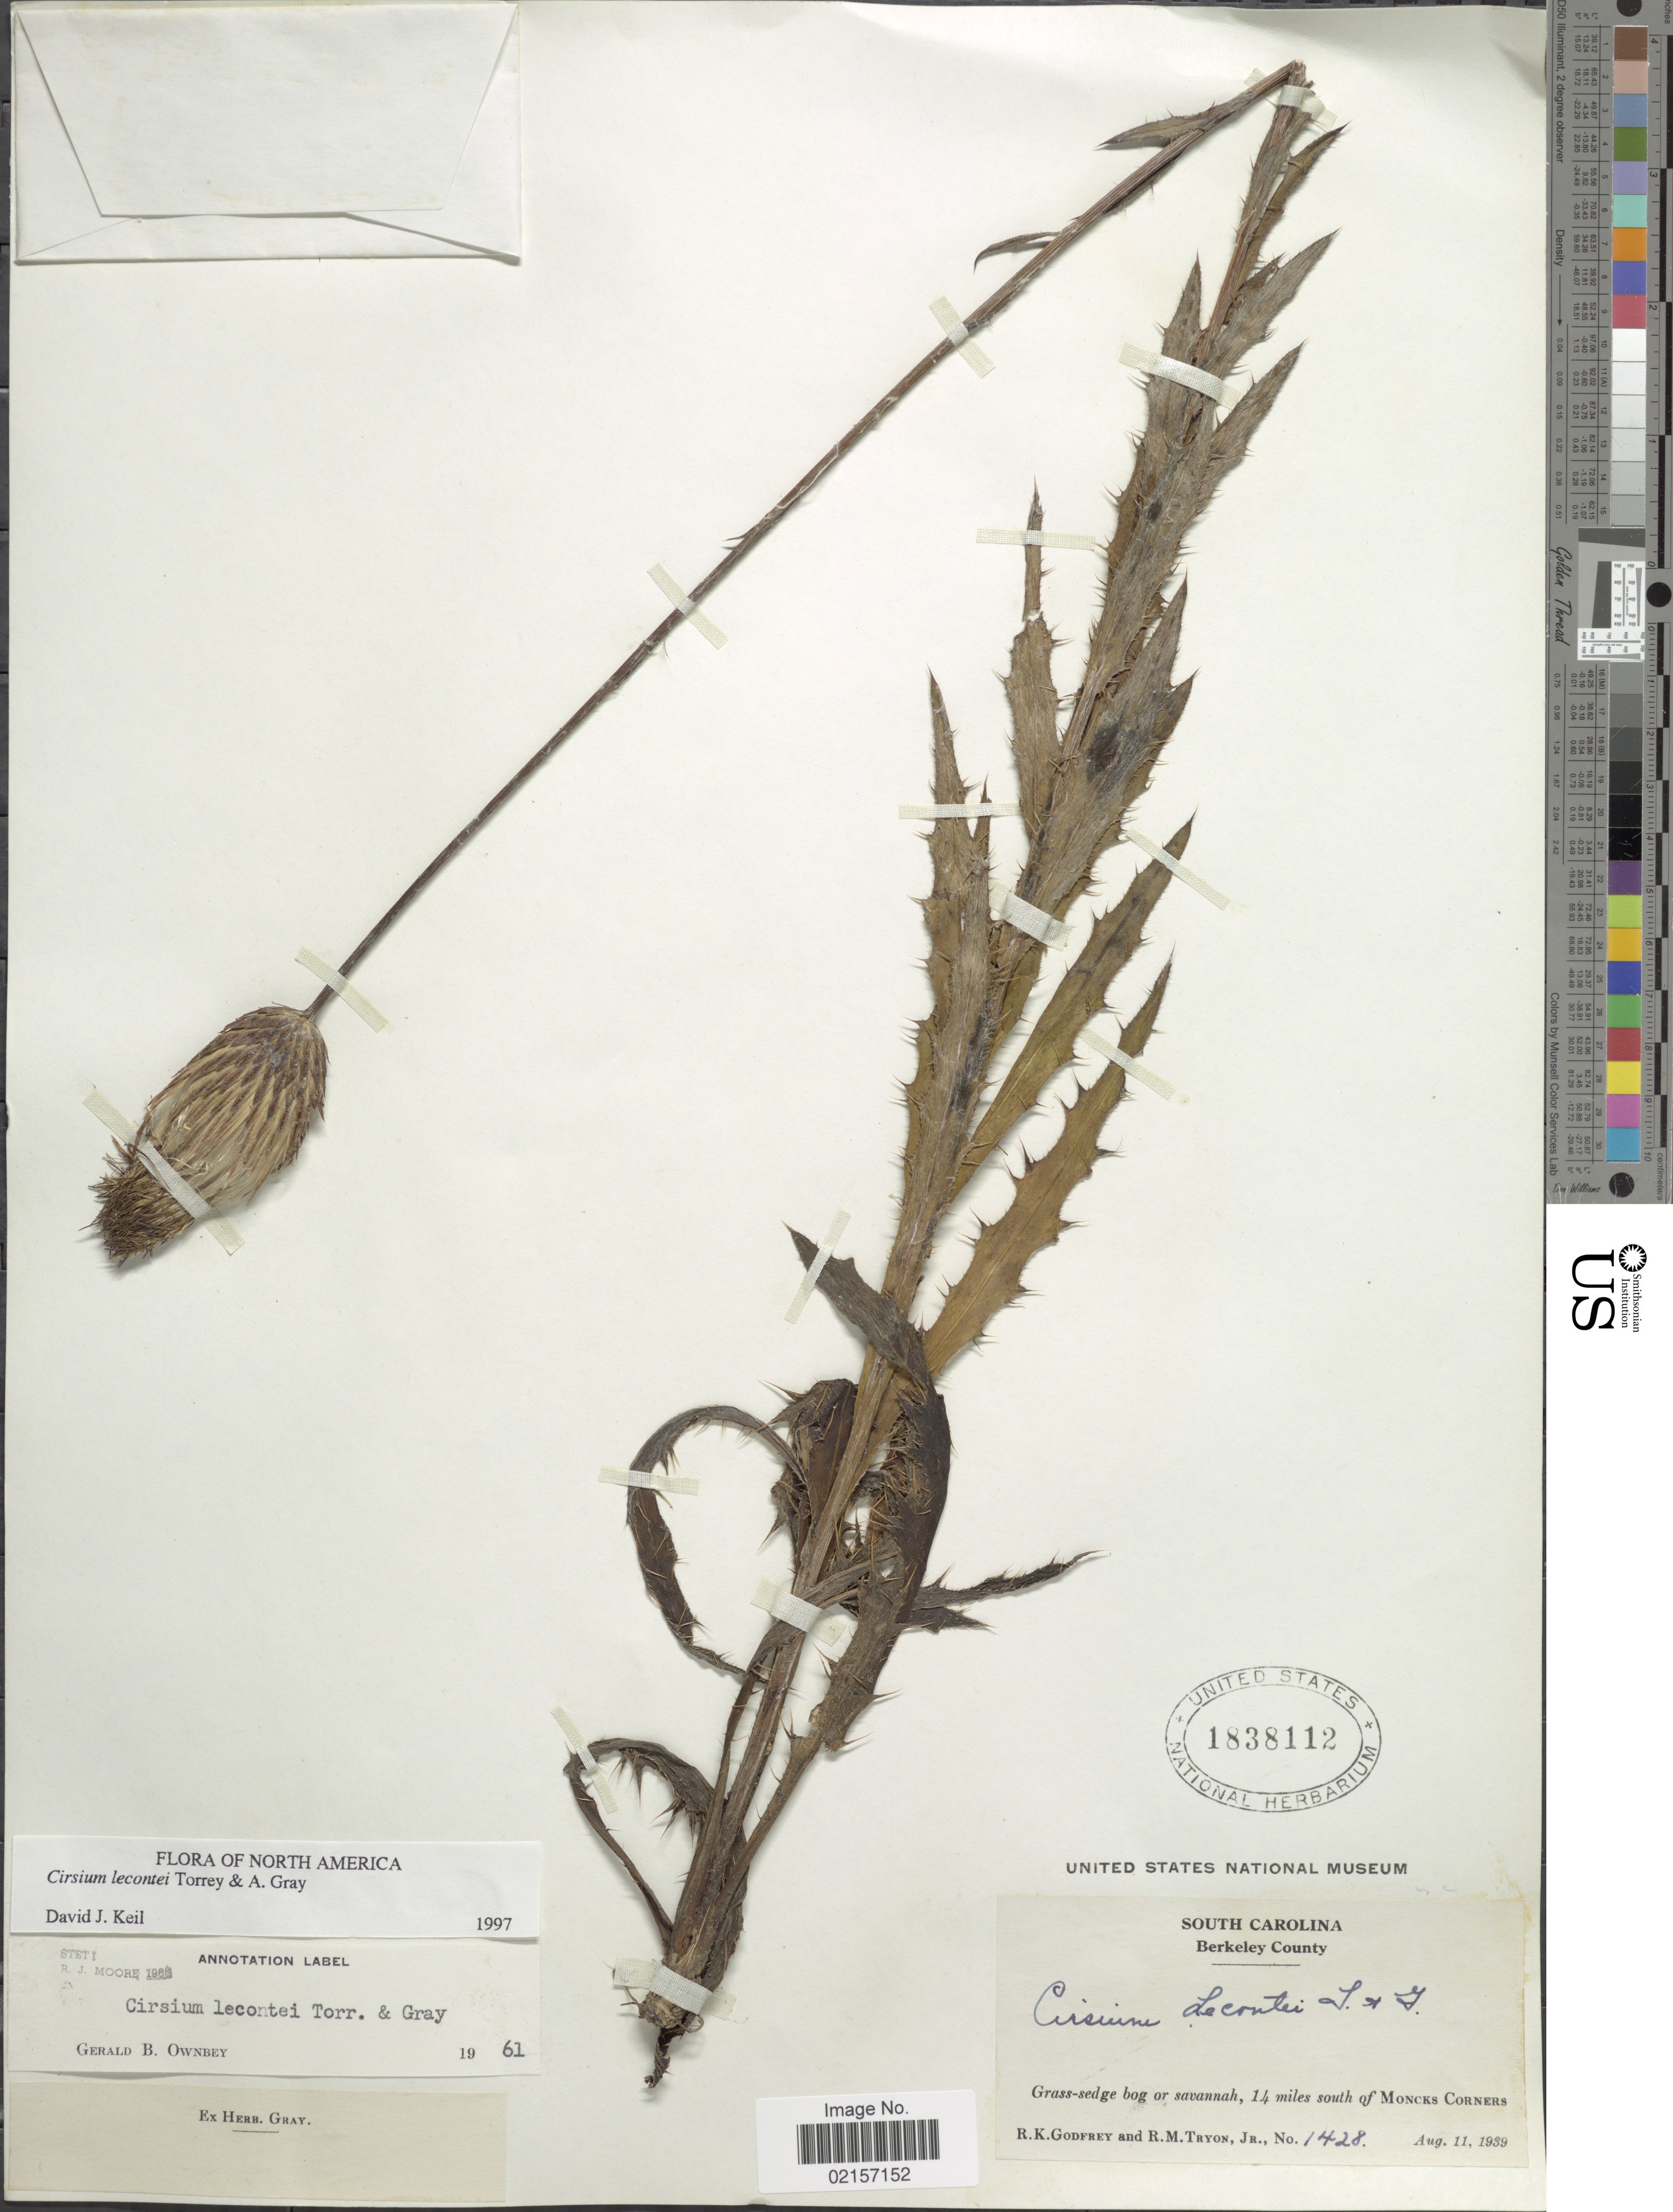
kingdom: Plantae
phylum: Tracheophyta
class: Magnoliopsida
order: Asterales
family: Asteraceae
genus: Cirsium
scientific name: Cirsium lecontei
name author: Torr. & A. Gray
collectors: R. K. Godfrey & R. M. Tryon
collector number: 1428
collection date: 1939-08-11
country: United States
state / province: South Carolina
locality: Berkeley County, grass-sedge bog or savannah, 14 miles south of Moncks Corners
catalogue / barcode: US 1838112